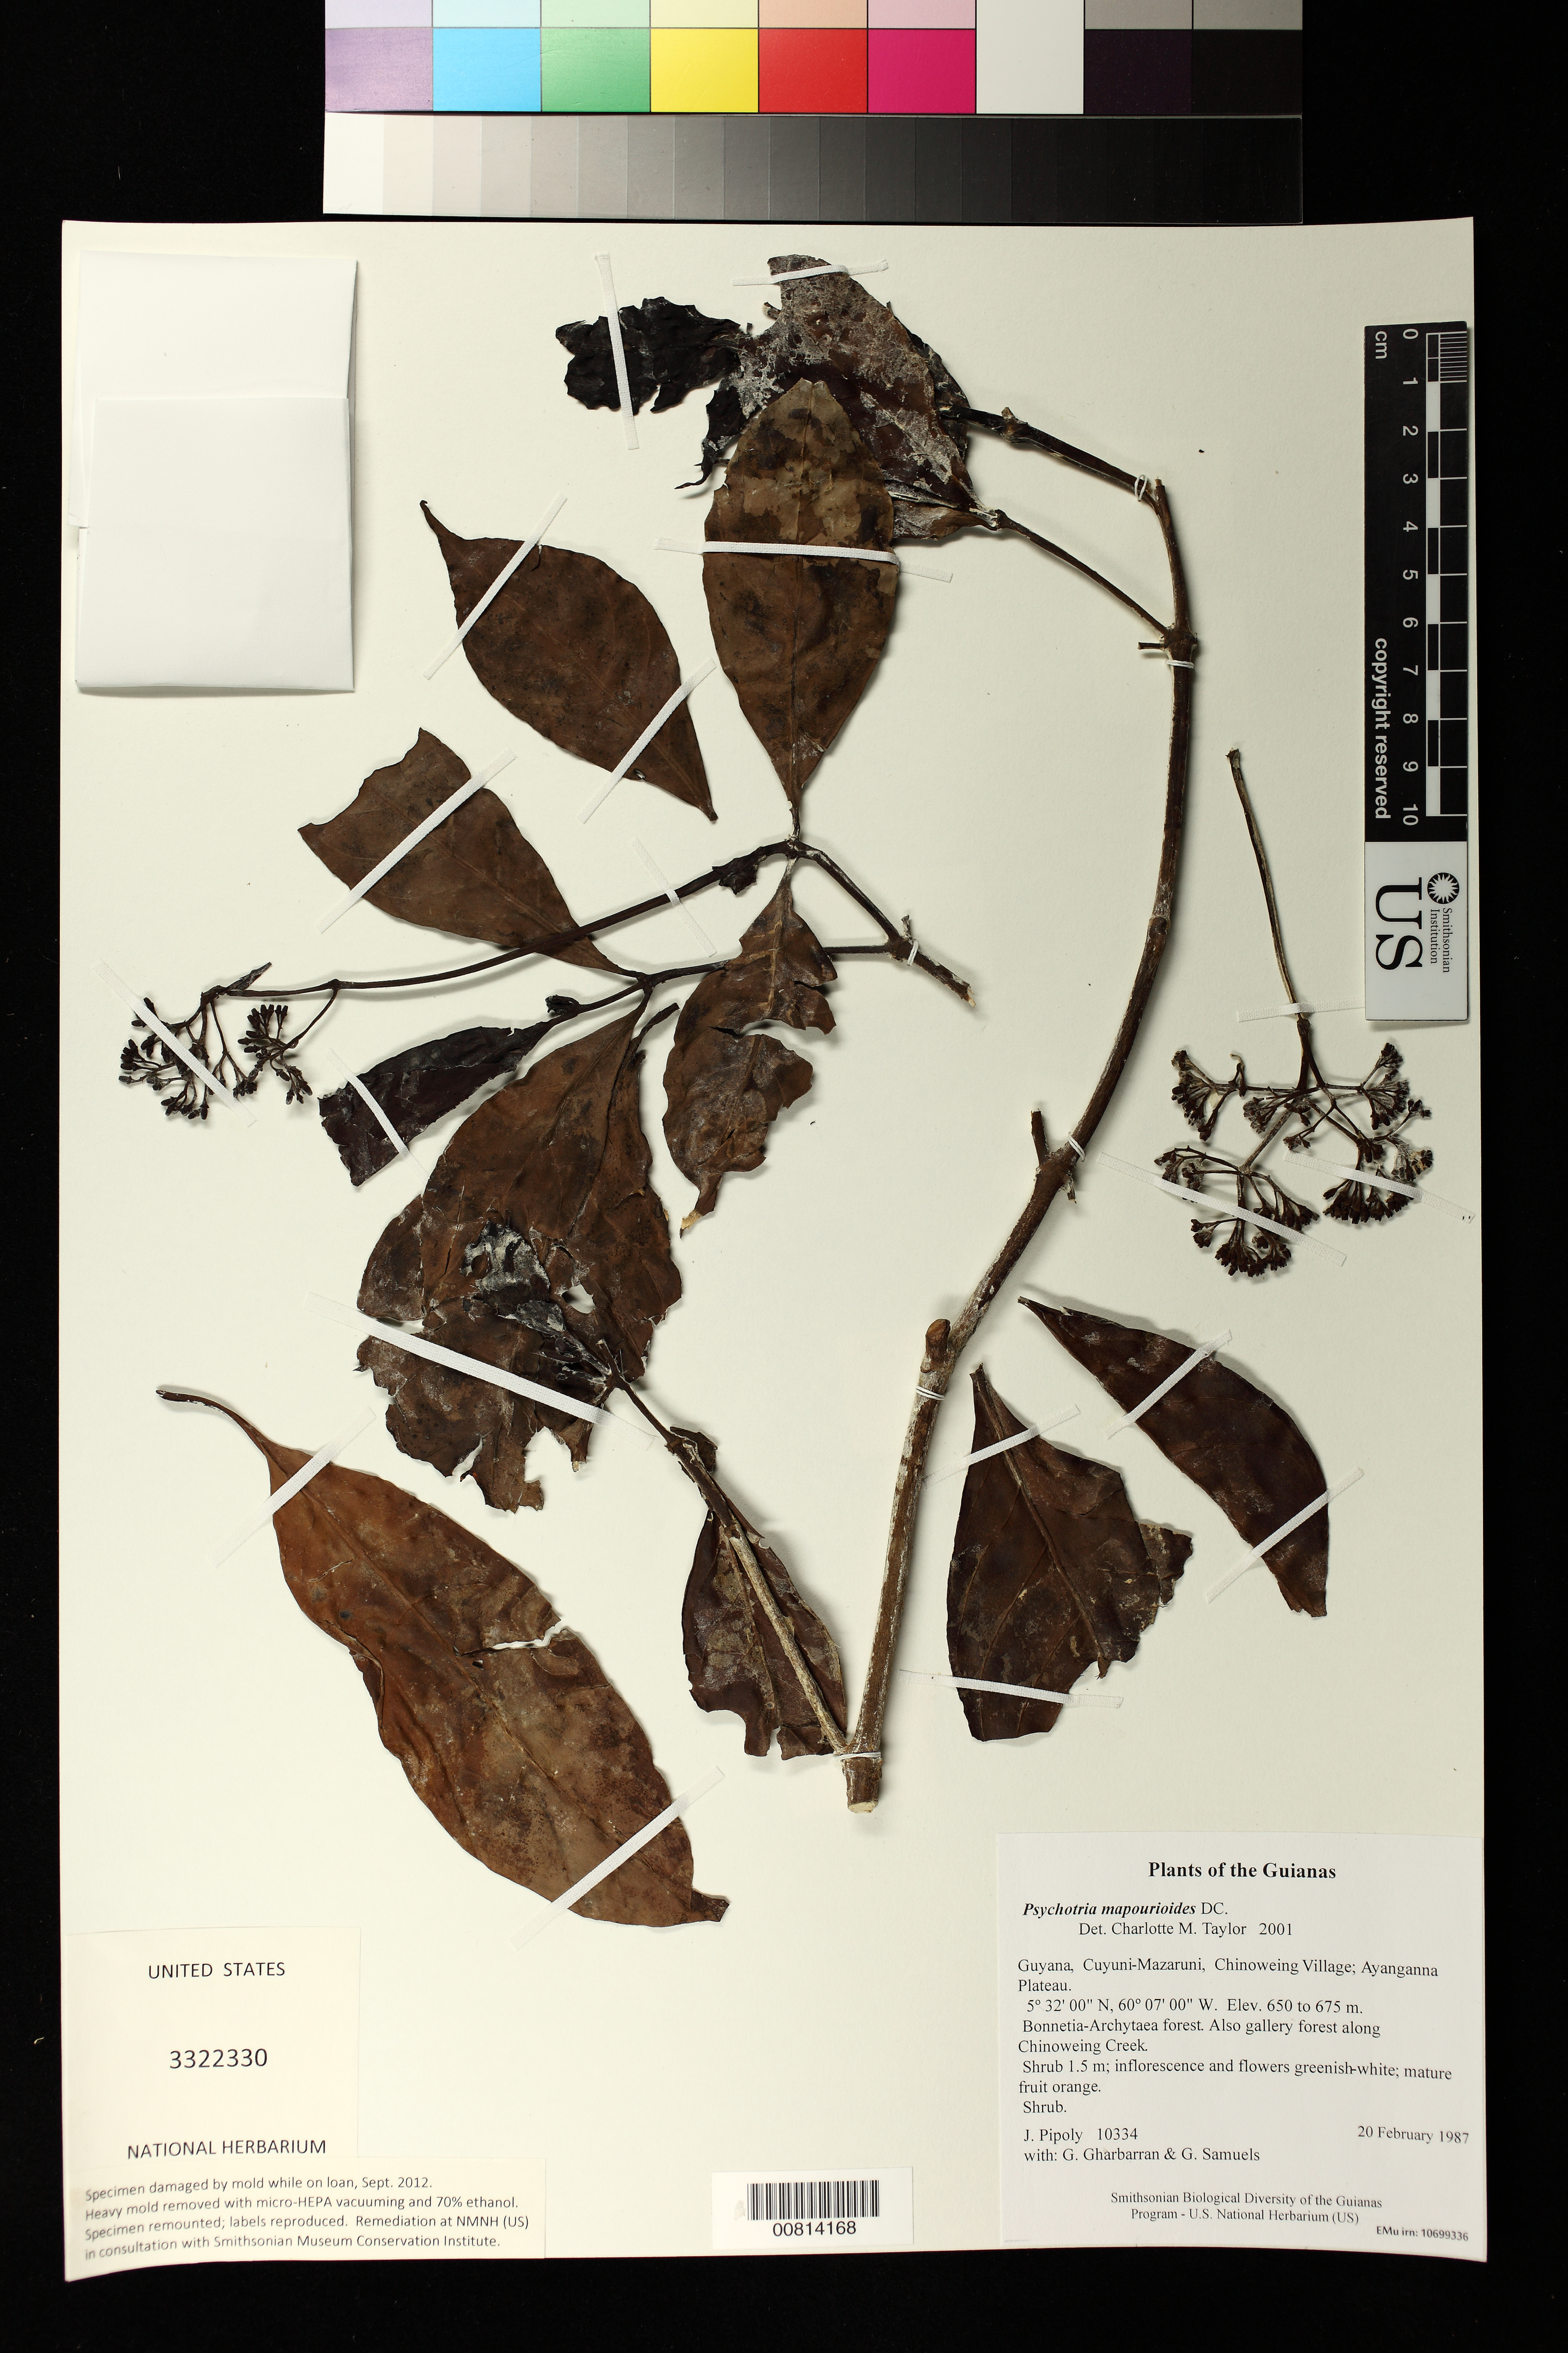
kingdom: Plantae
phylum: Tracheophyta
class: Magnoliopsida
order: Gentianales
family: Rubiaceae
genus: Psychotria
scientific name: Psychotria mapourioides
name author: DC.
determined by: Taylor, Charlotte M.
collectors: J. J. Pipoly, G. Gharbarran & G. Samuels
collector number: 10334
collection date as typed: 20 February 1987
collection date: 1987-02-20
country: Guyana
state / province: Cuyuni-Mazaruni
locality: Chinoweing Village; Ayanganna Plateau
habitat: Bonnetia-Archytaea forest. Also gallery forest along Chinoweing Creek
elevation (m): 650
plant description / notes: NY,US Specimen damaged by mold while on loan, Sept. 2012. Heavy mold removed with micro-HEPA vacuuming and 70% ethanol. Specimen remounted; labels reproduced. Remediation at NMNH (US) in consultation with Smithsonian Museum Conservation Institute.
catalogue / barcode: US 3322330